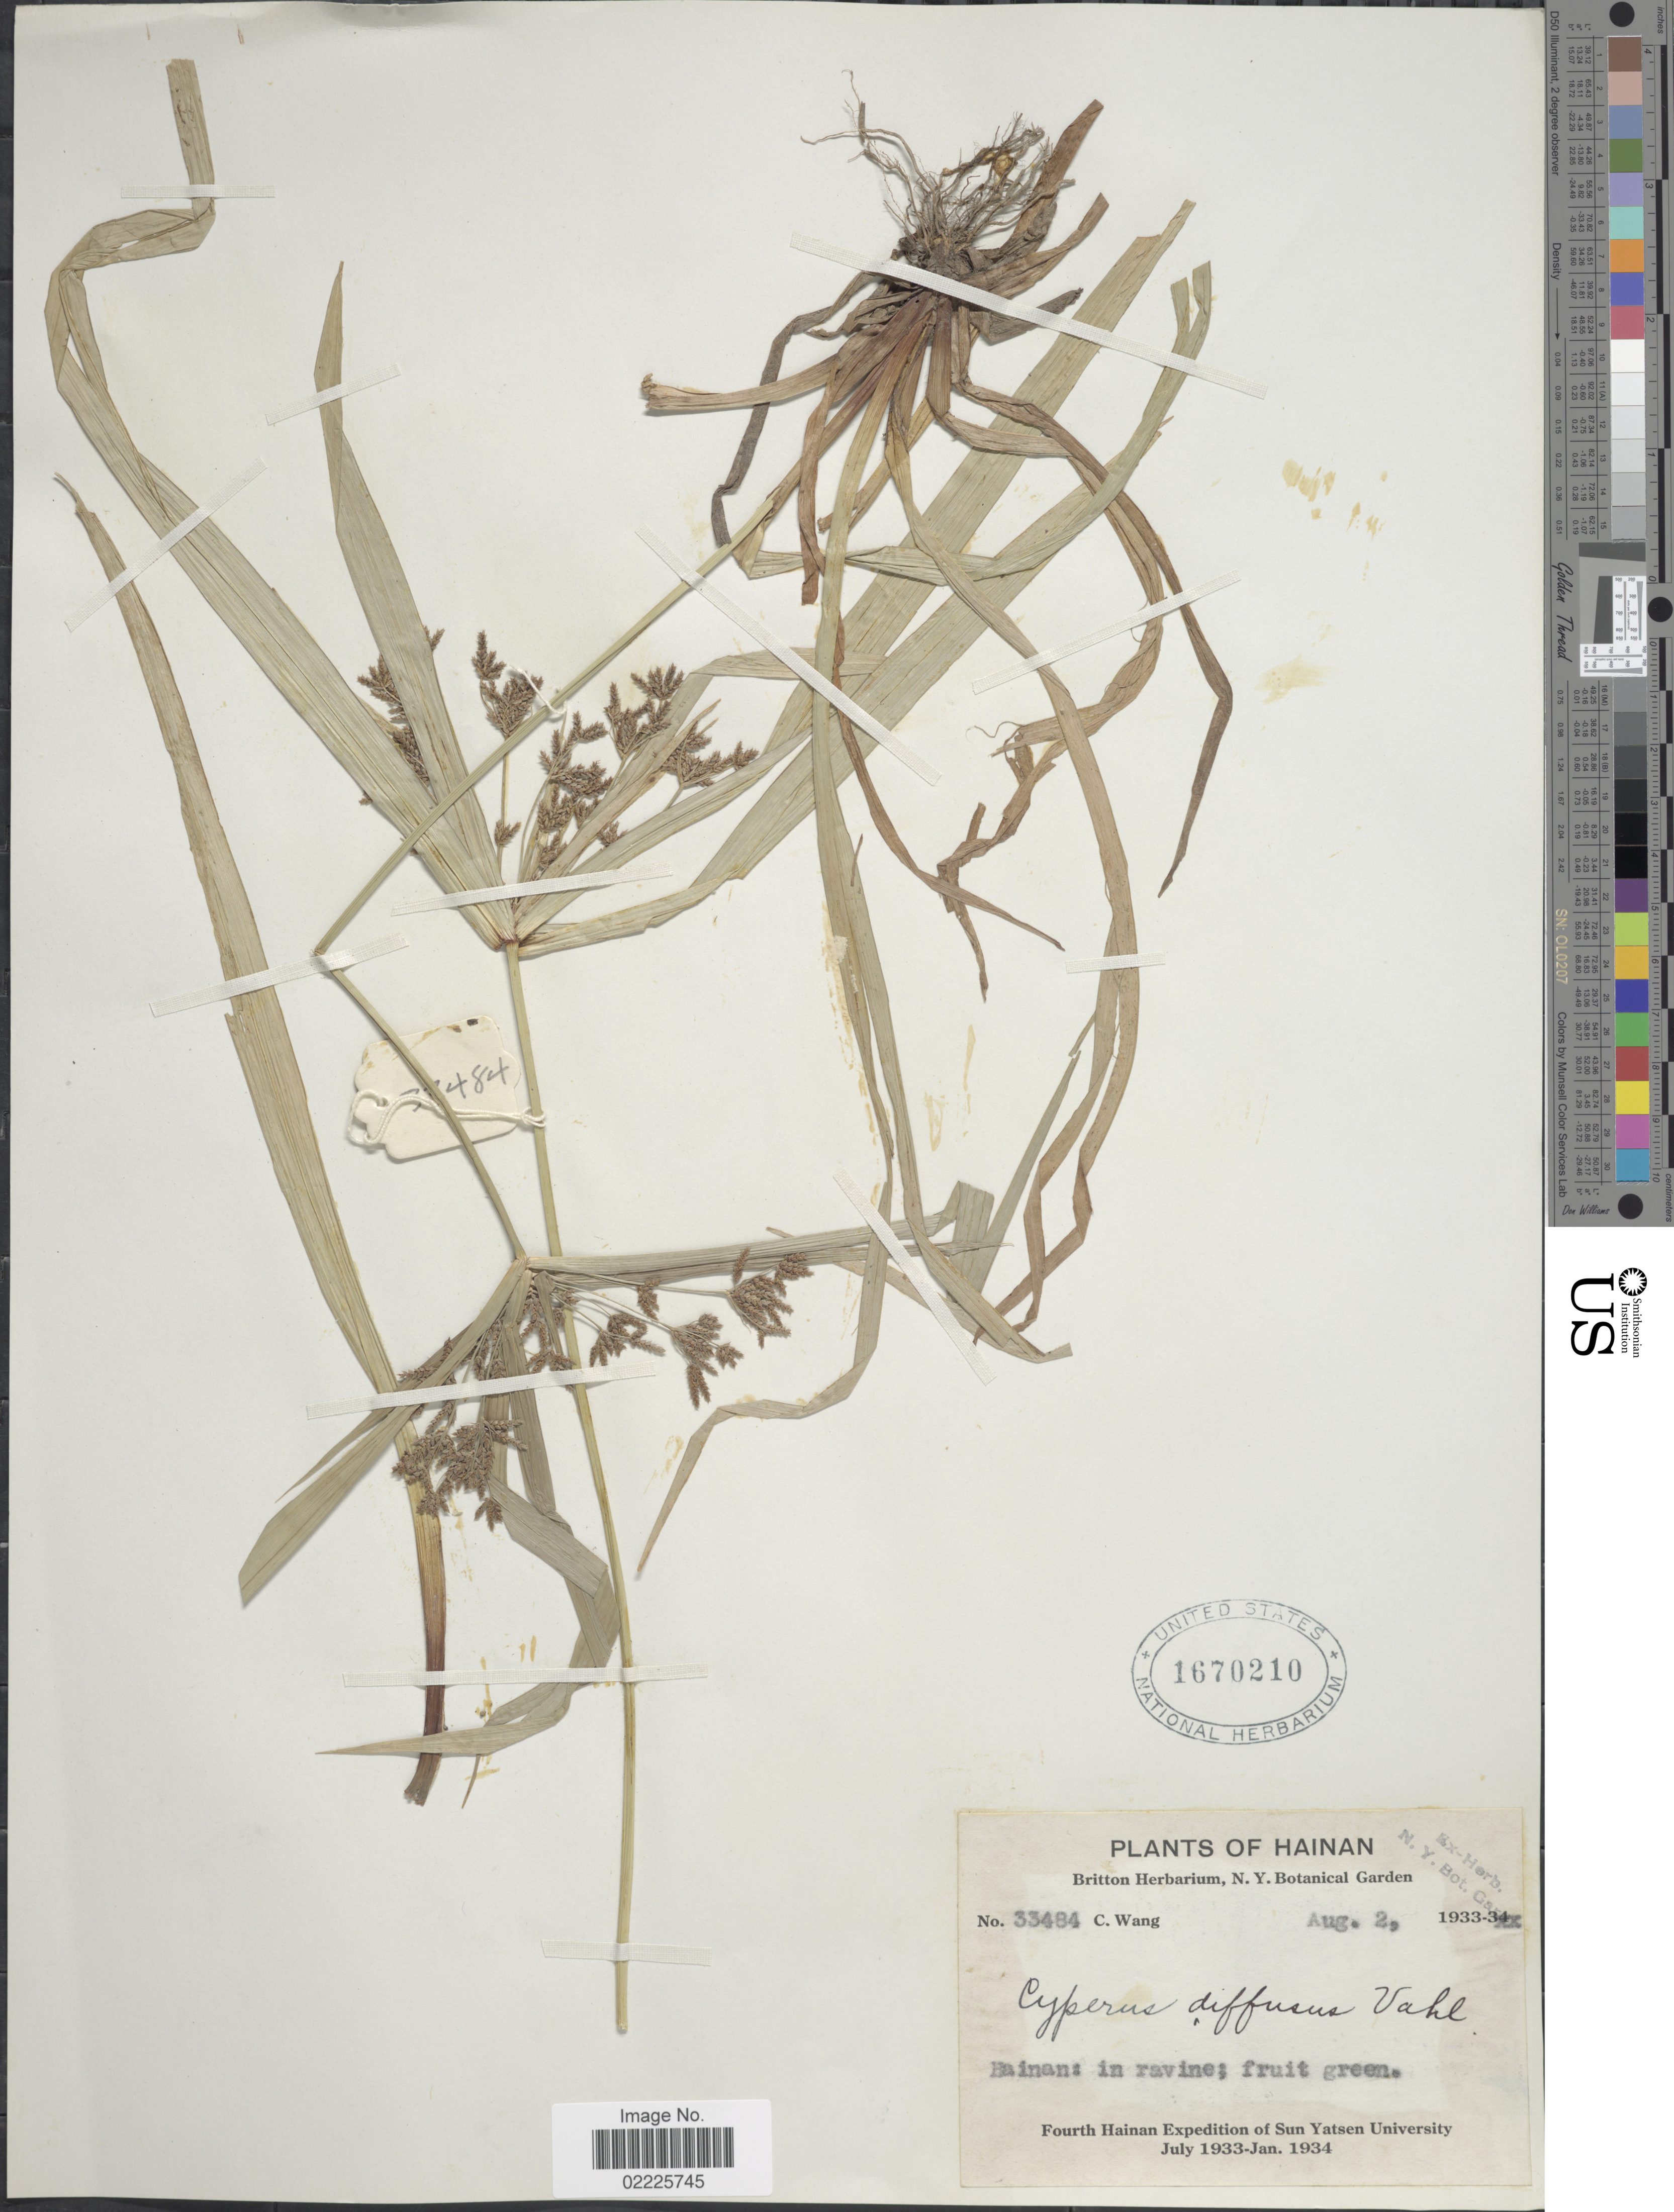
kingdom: Plantae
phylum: Tracheophyta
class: Liliopsida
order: Poales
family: Cyperaceae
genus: Cyperus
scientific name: Cyperus diffusus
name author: Vahl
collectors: C. y. Wang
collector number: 33484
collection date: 1933-08-02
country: China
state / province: Hainan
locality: In ravine.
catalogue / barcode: US 1670210